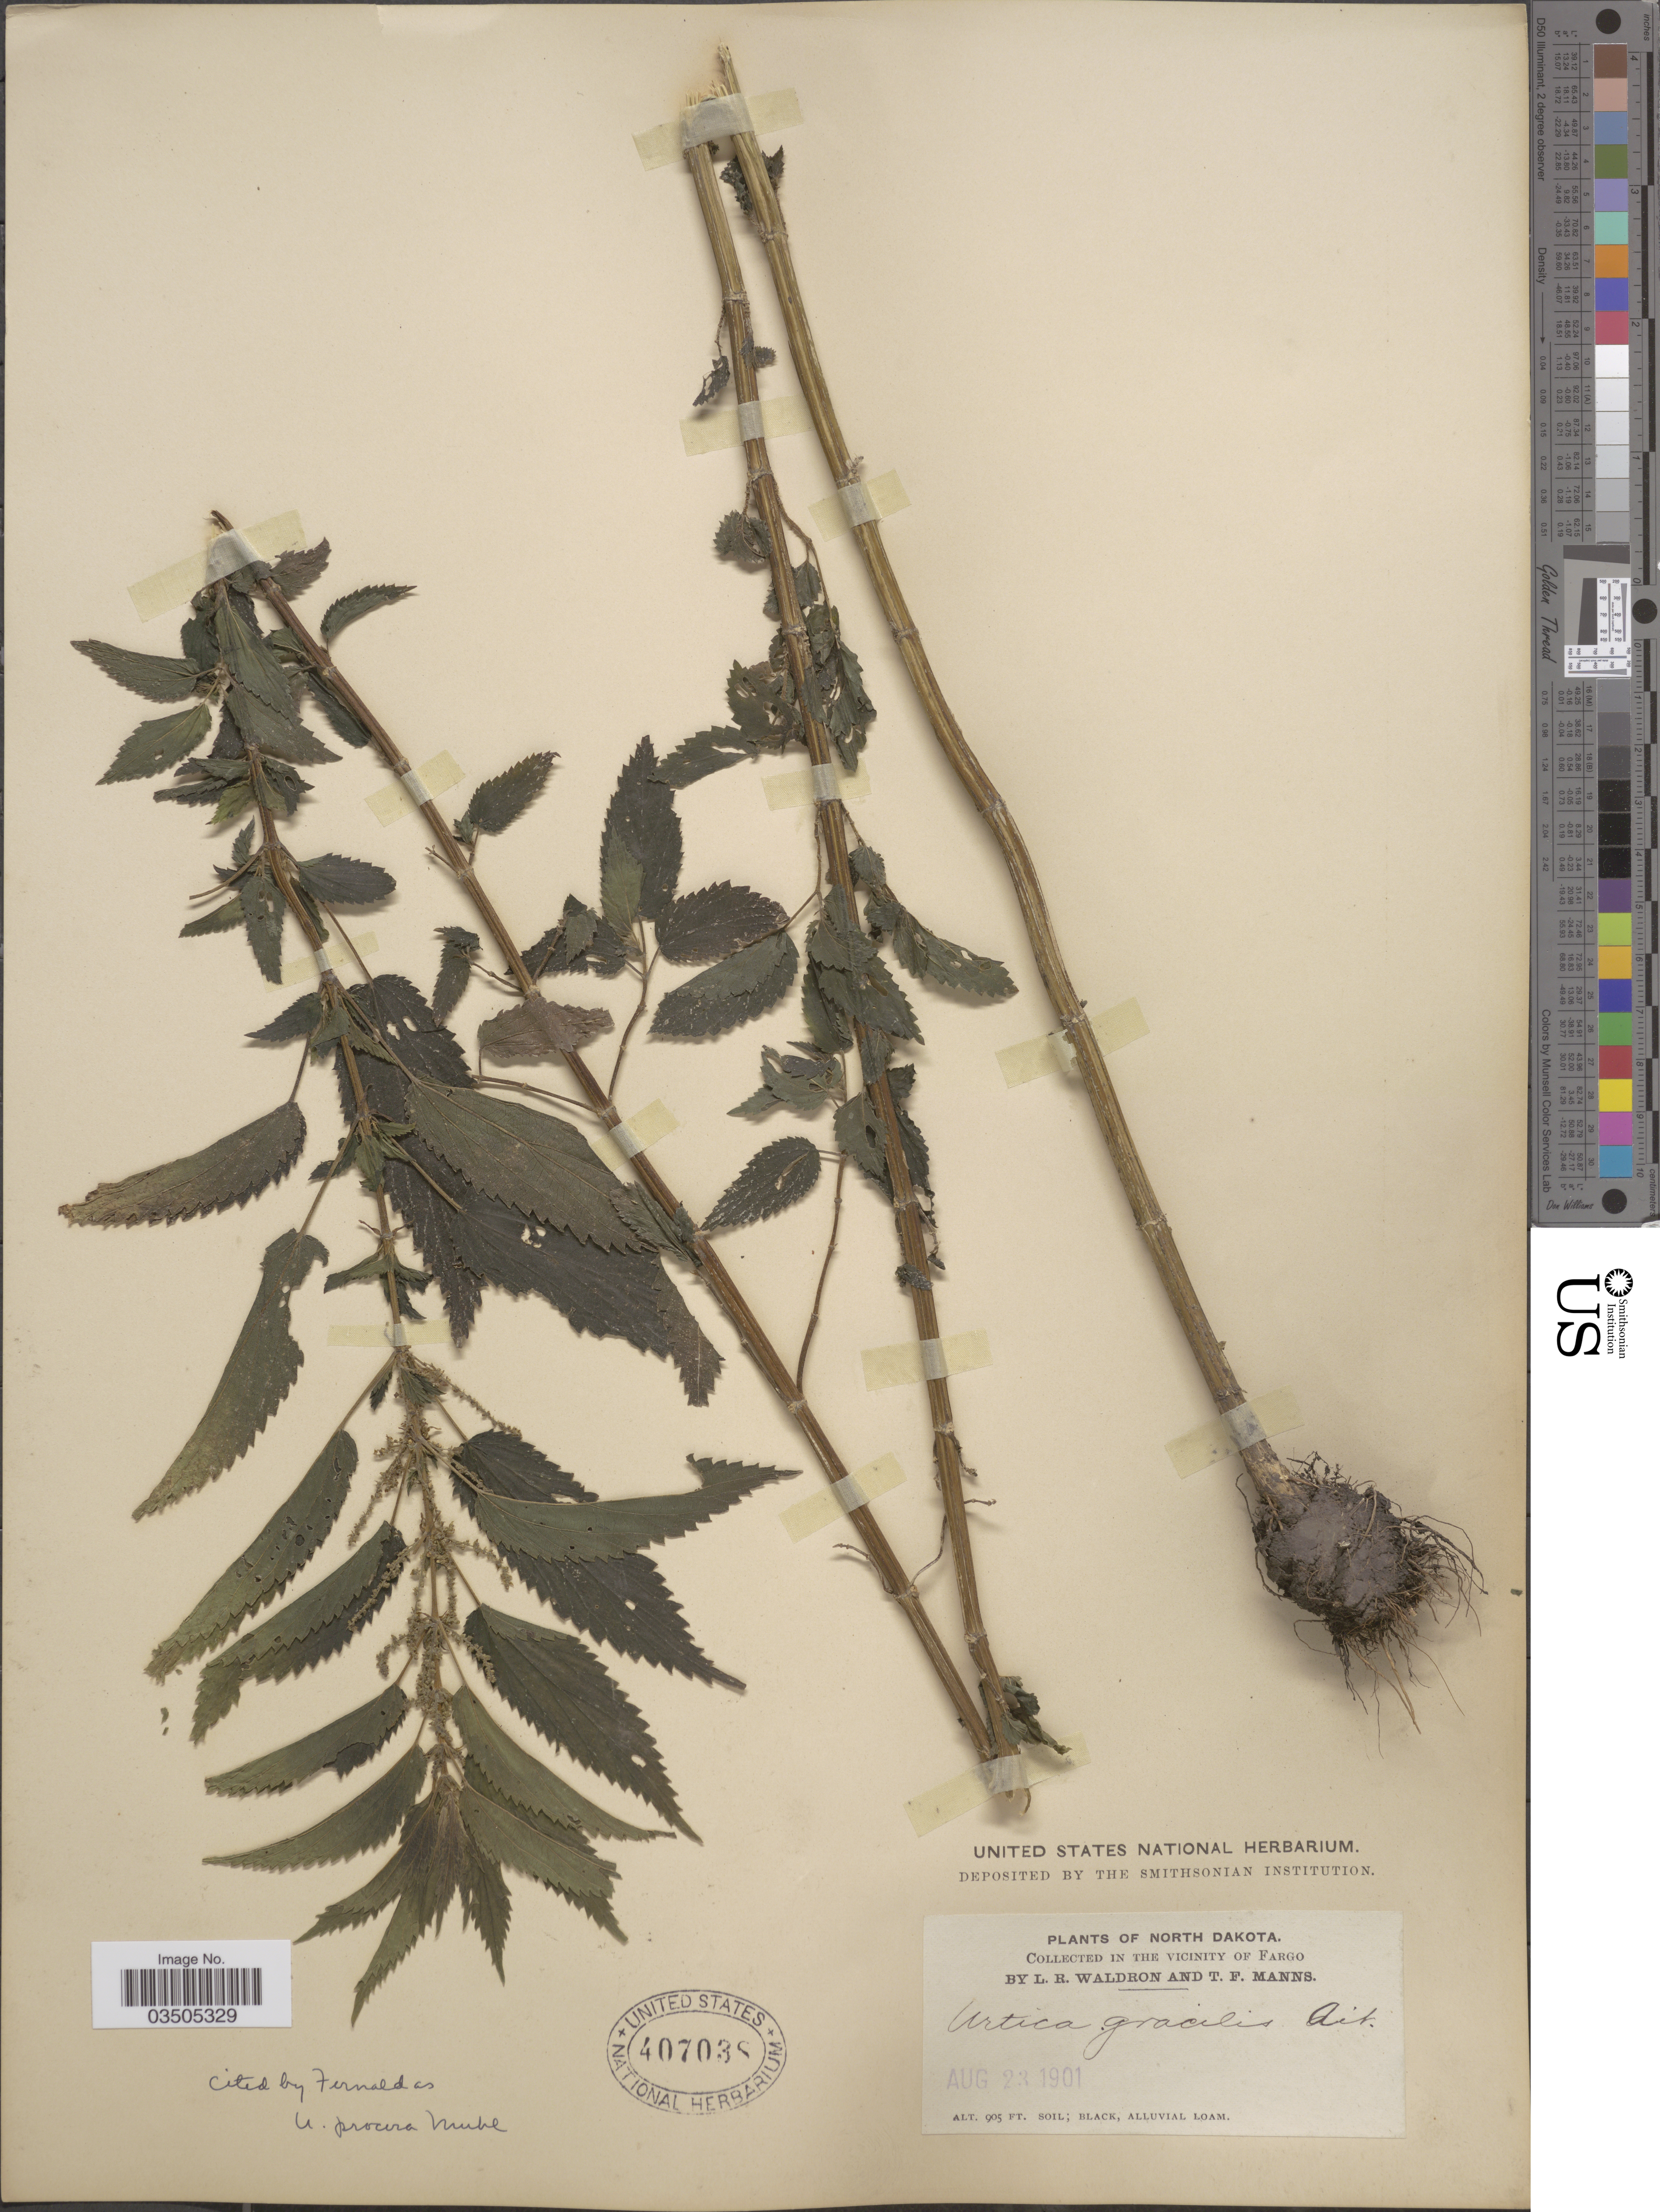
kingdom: Plantae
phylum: Tracheophyta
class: Magnoliopsida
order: Rosales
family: Urticaceae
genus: Urtica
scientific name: Urtica dioica subsp. gracilis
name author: L.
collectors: L. Waldron & T. Manns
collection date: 1901-08-23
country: United States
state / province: North Dakota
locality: Vicinity of Fargo.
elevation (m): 276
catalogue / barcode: US 407038